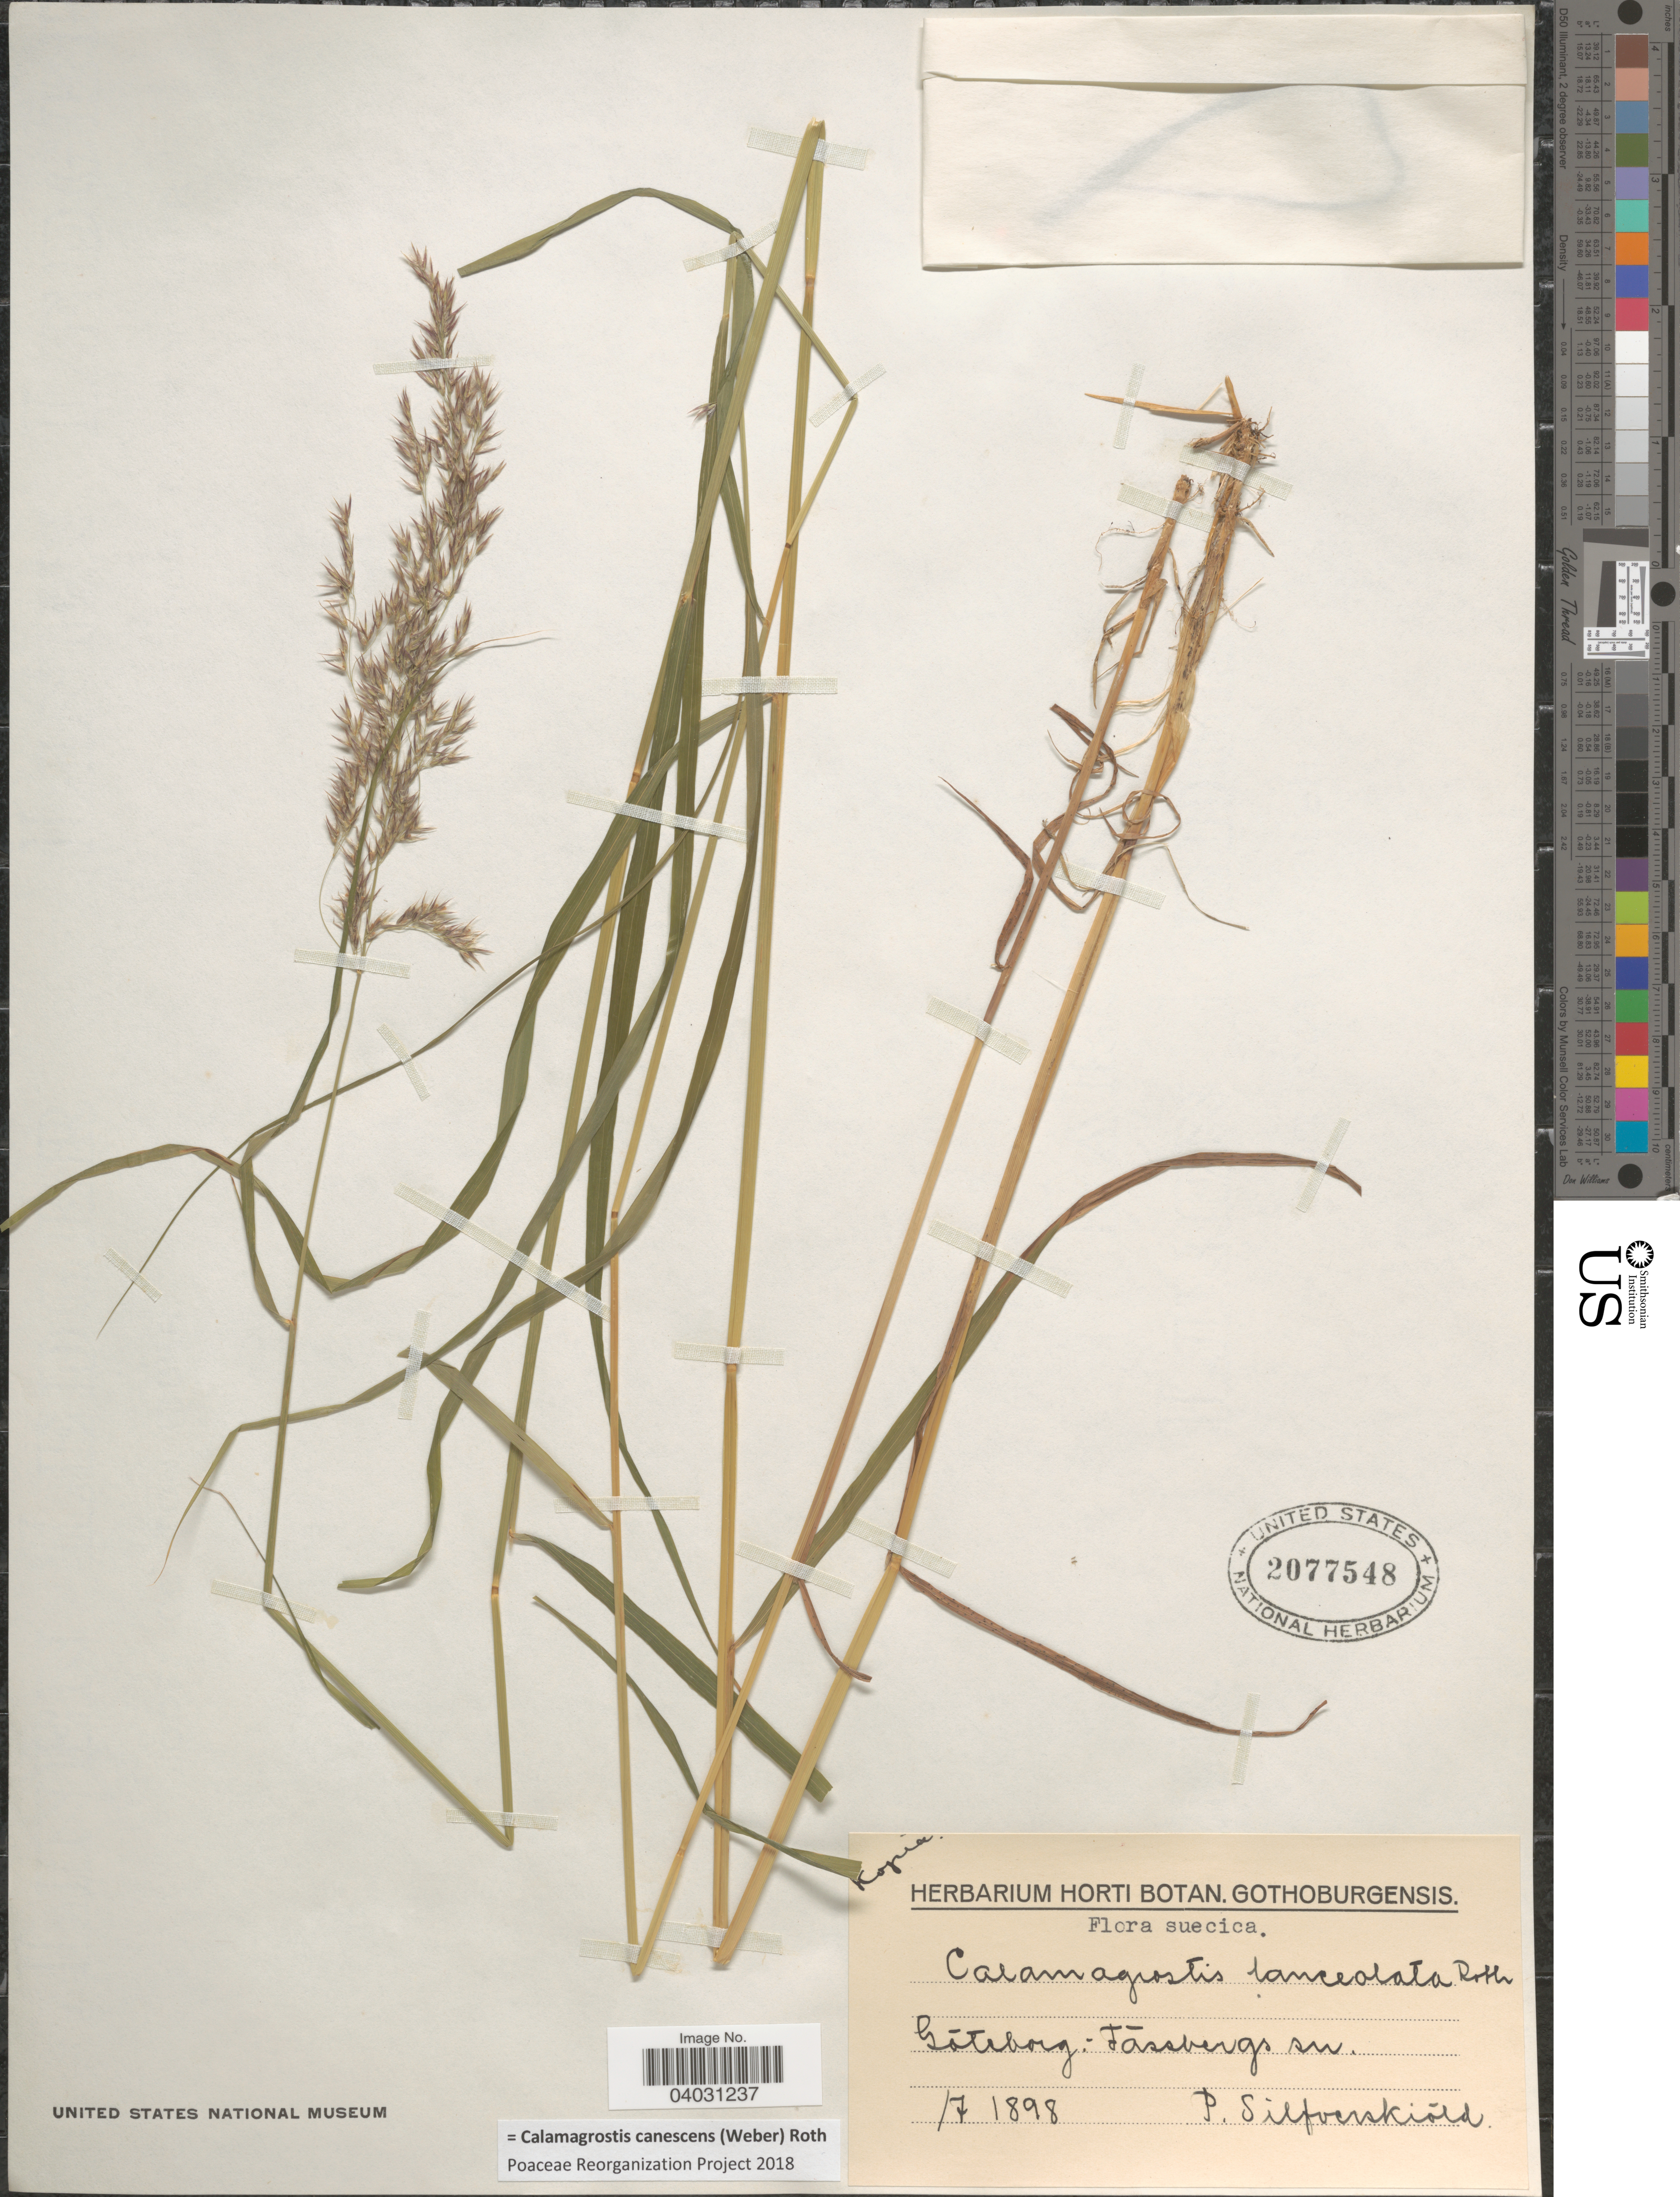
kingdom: Plantae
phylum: Tracheophyta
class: Liliopsida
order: Poales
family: Poaceae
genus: Calamagrostis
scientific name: Calamagrostis canescens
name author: (G.H. Weber) Roth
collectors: P. Silfoerskiold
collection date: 1898-07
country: Sweden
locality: Suecica. Góteborg: Fássbergs sn.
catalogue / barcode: US 2077548